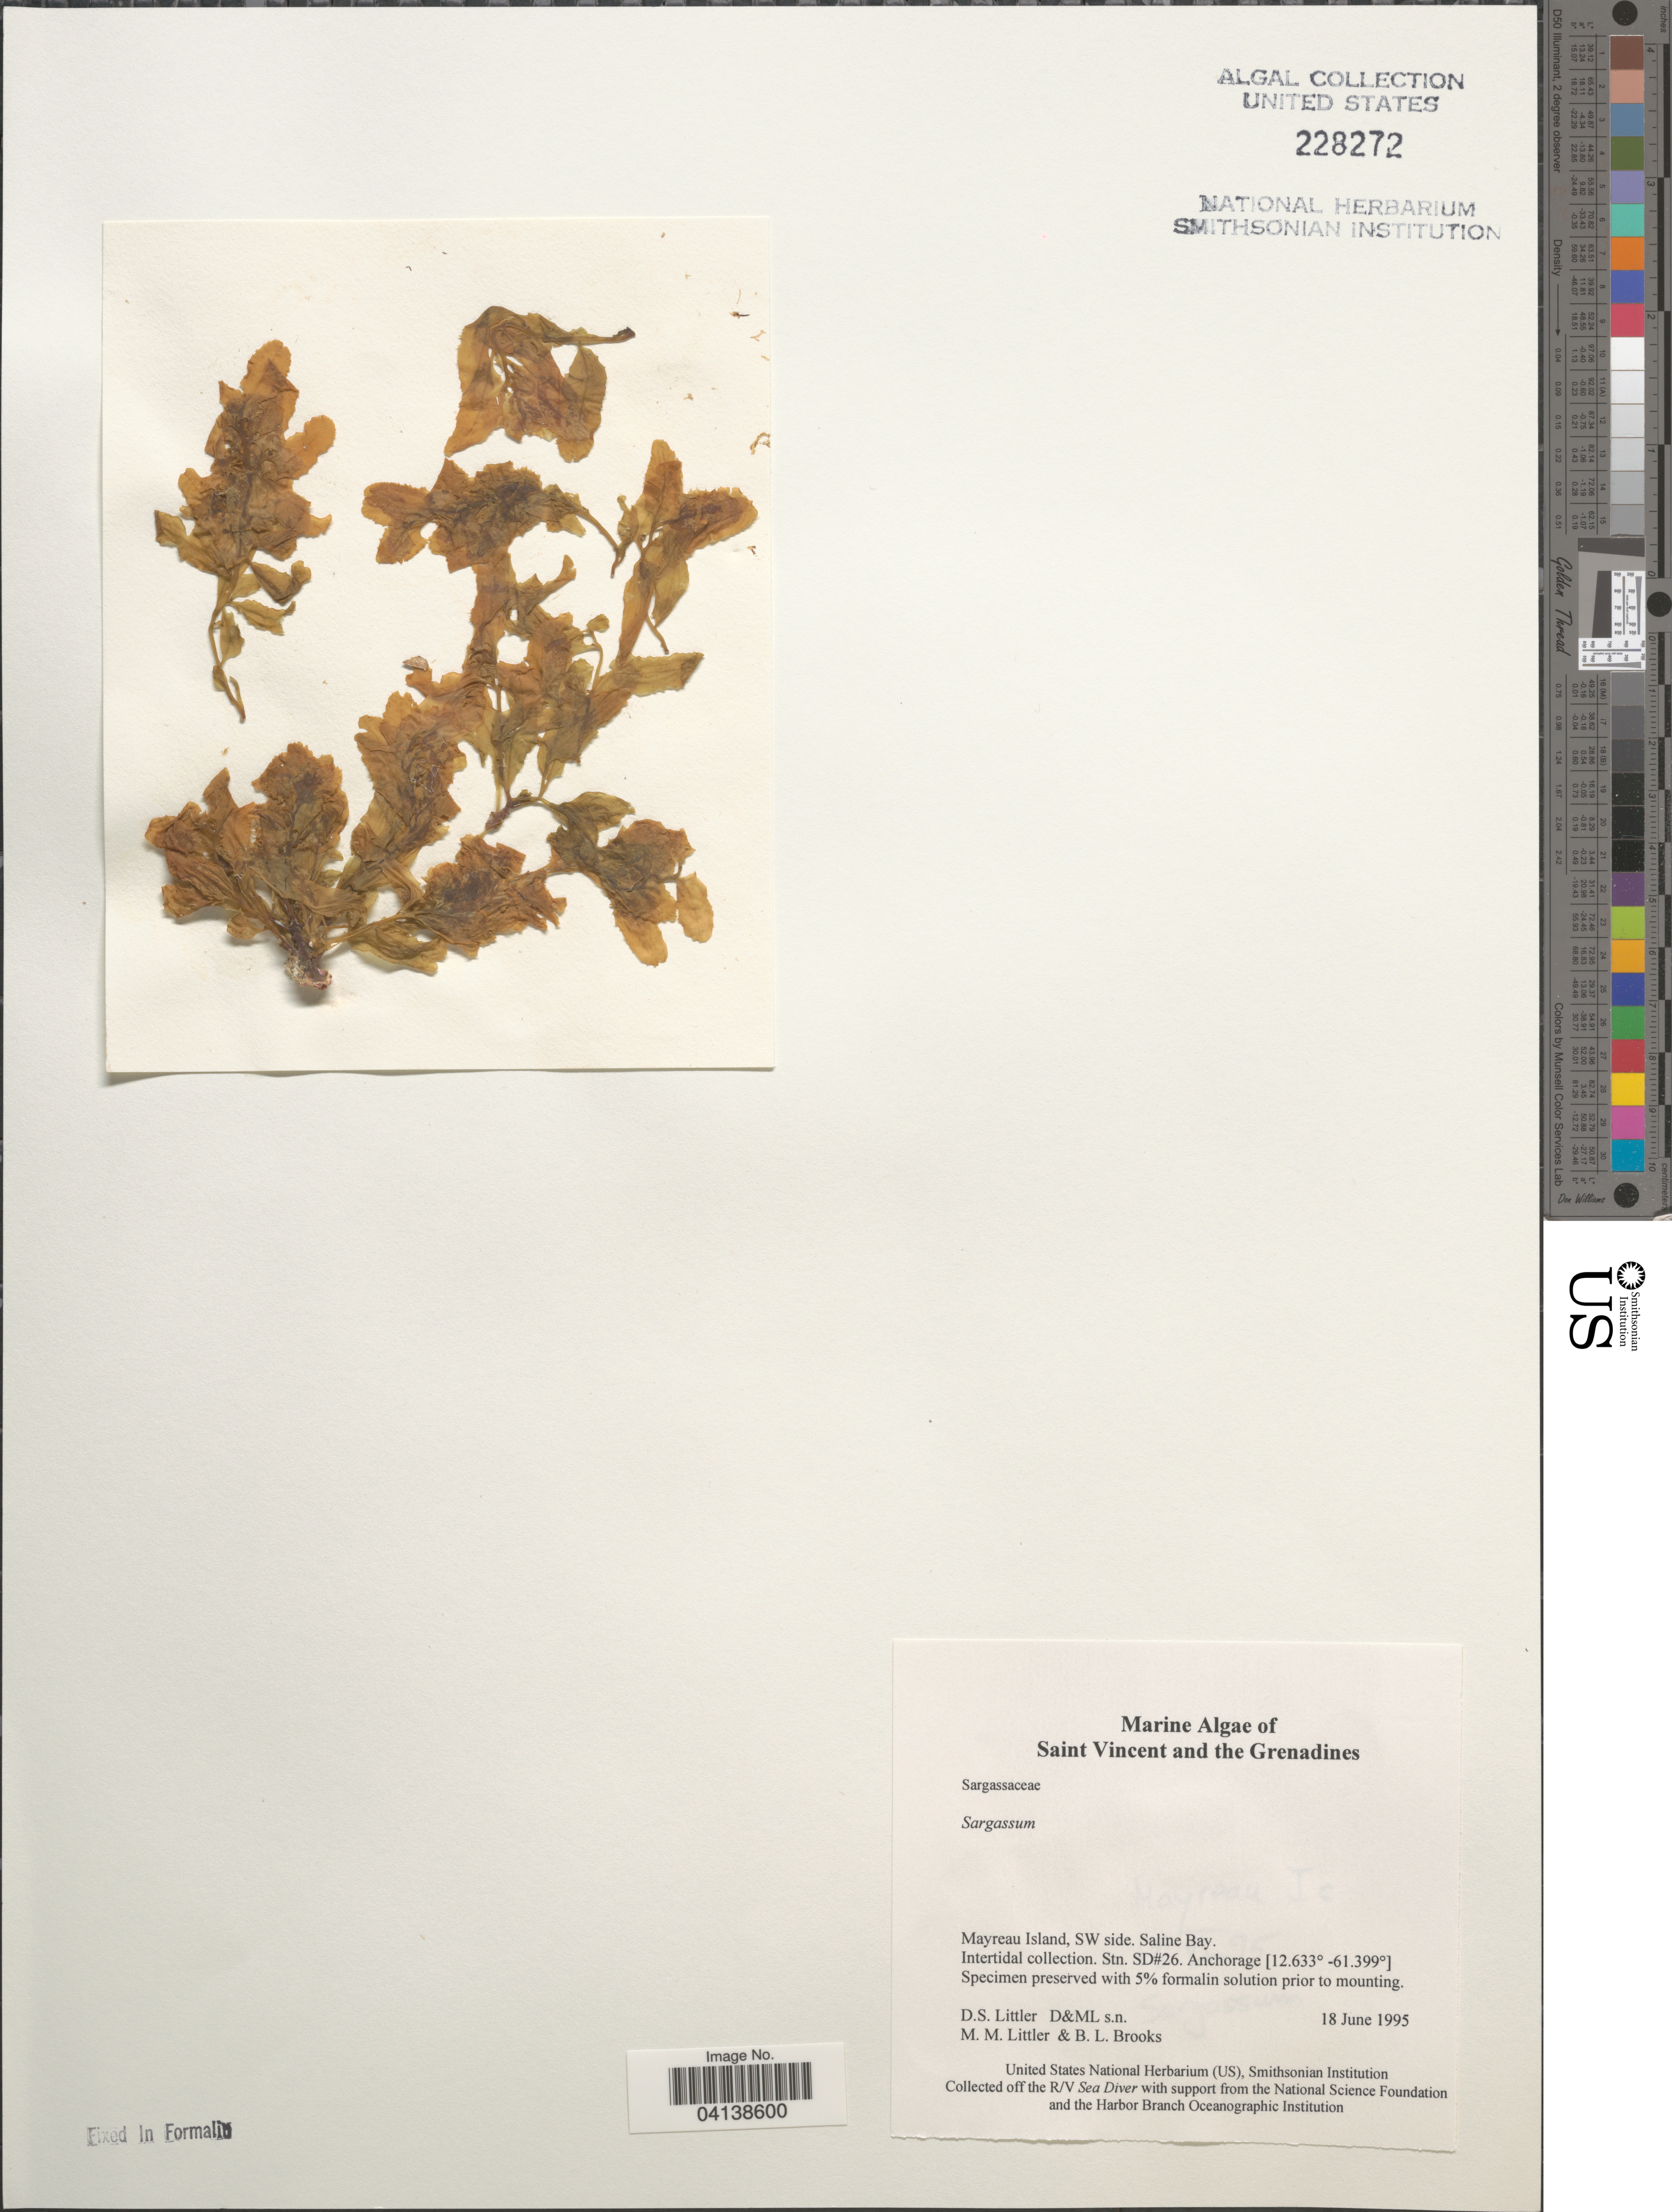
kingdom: Chromista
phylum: Ochrophyta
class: Phaeophyceae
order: Fucales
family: Sargassaceae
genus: Sargassum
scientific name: Sargassum sp.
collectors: D. S. Littler & B. Brooks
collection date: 1995-06-18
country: St. Vincent - Grenadines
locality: Saint Vincent and the Grenadines. Mayreau Island, SW side. Saline Bay. Stn. SD#26.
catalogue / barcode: US 228272